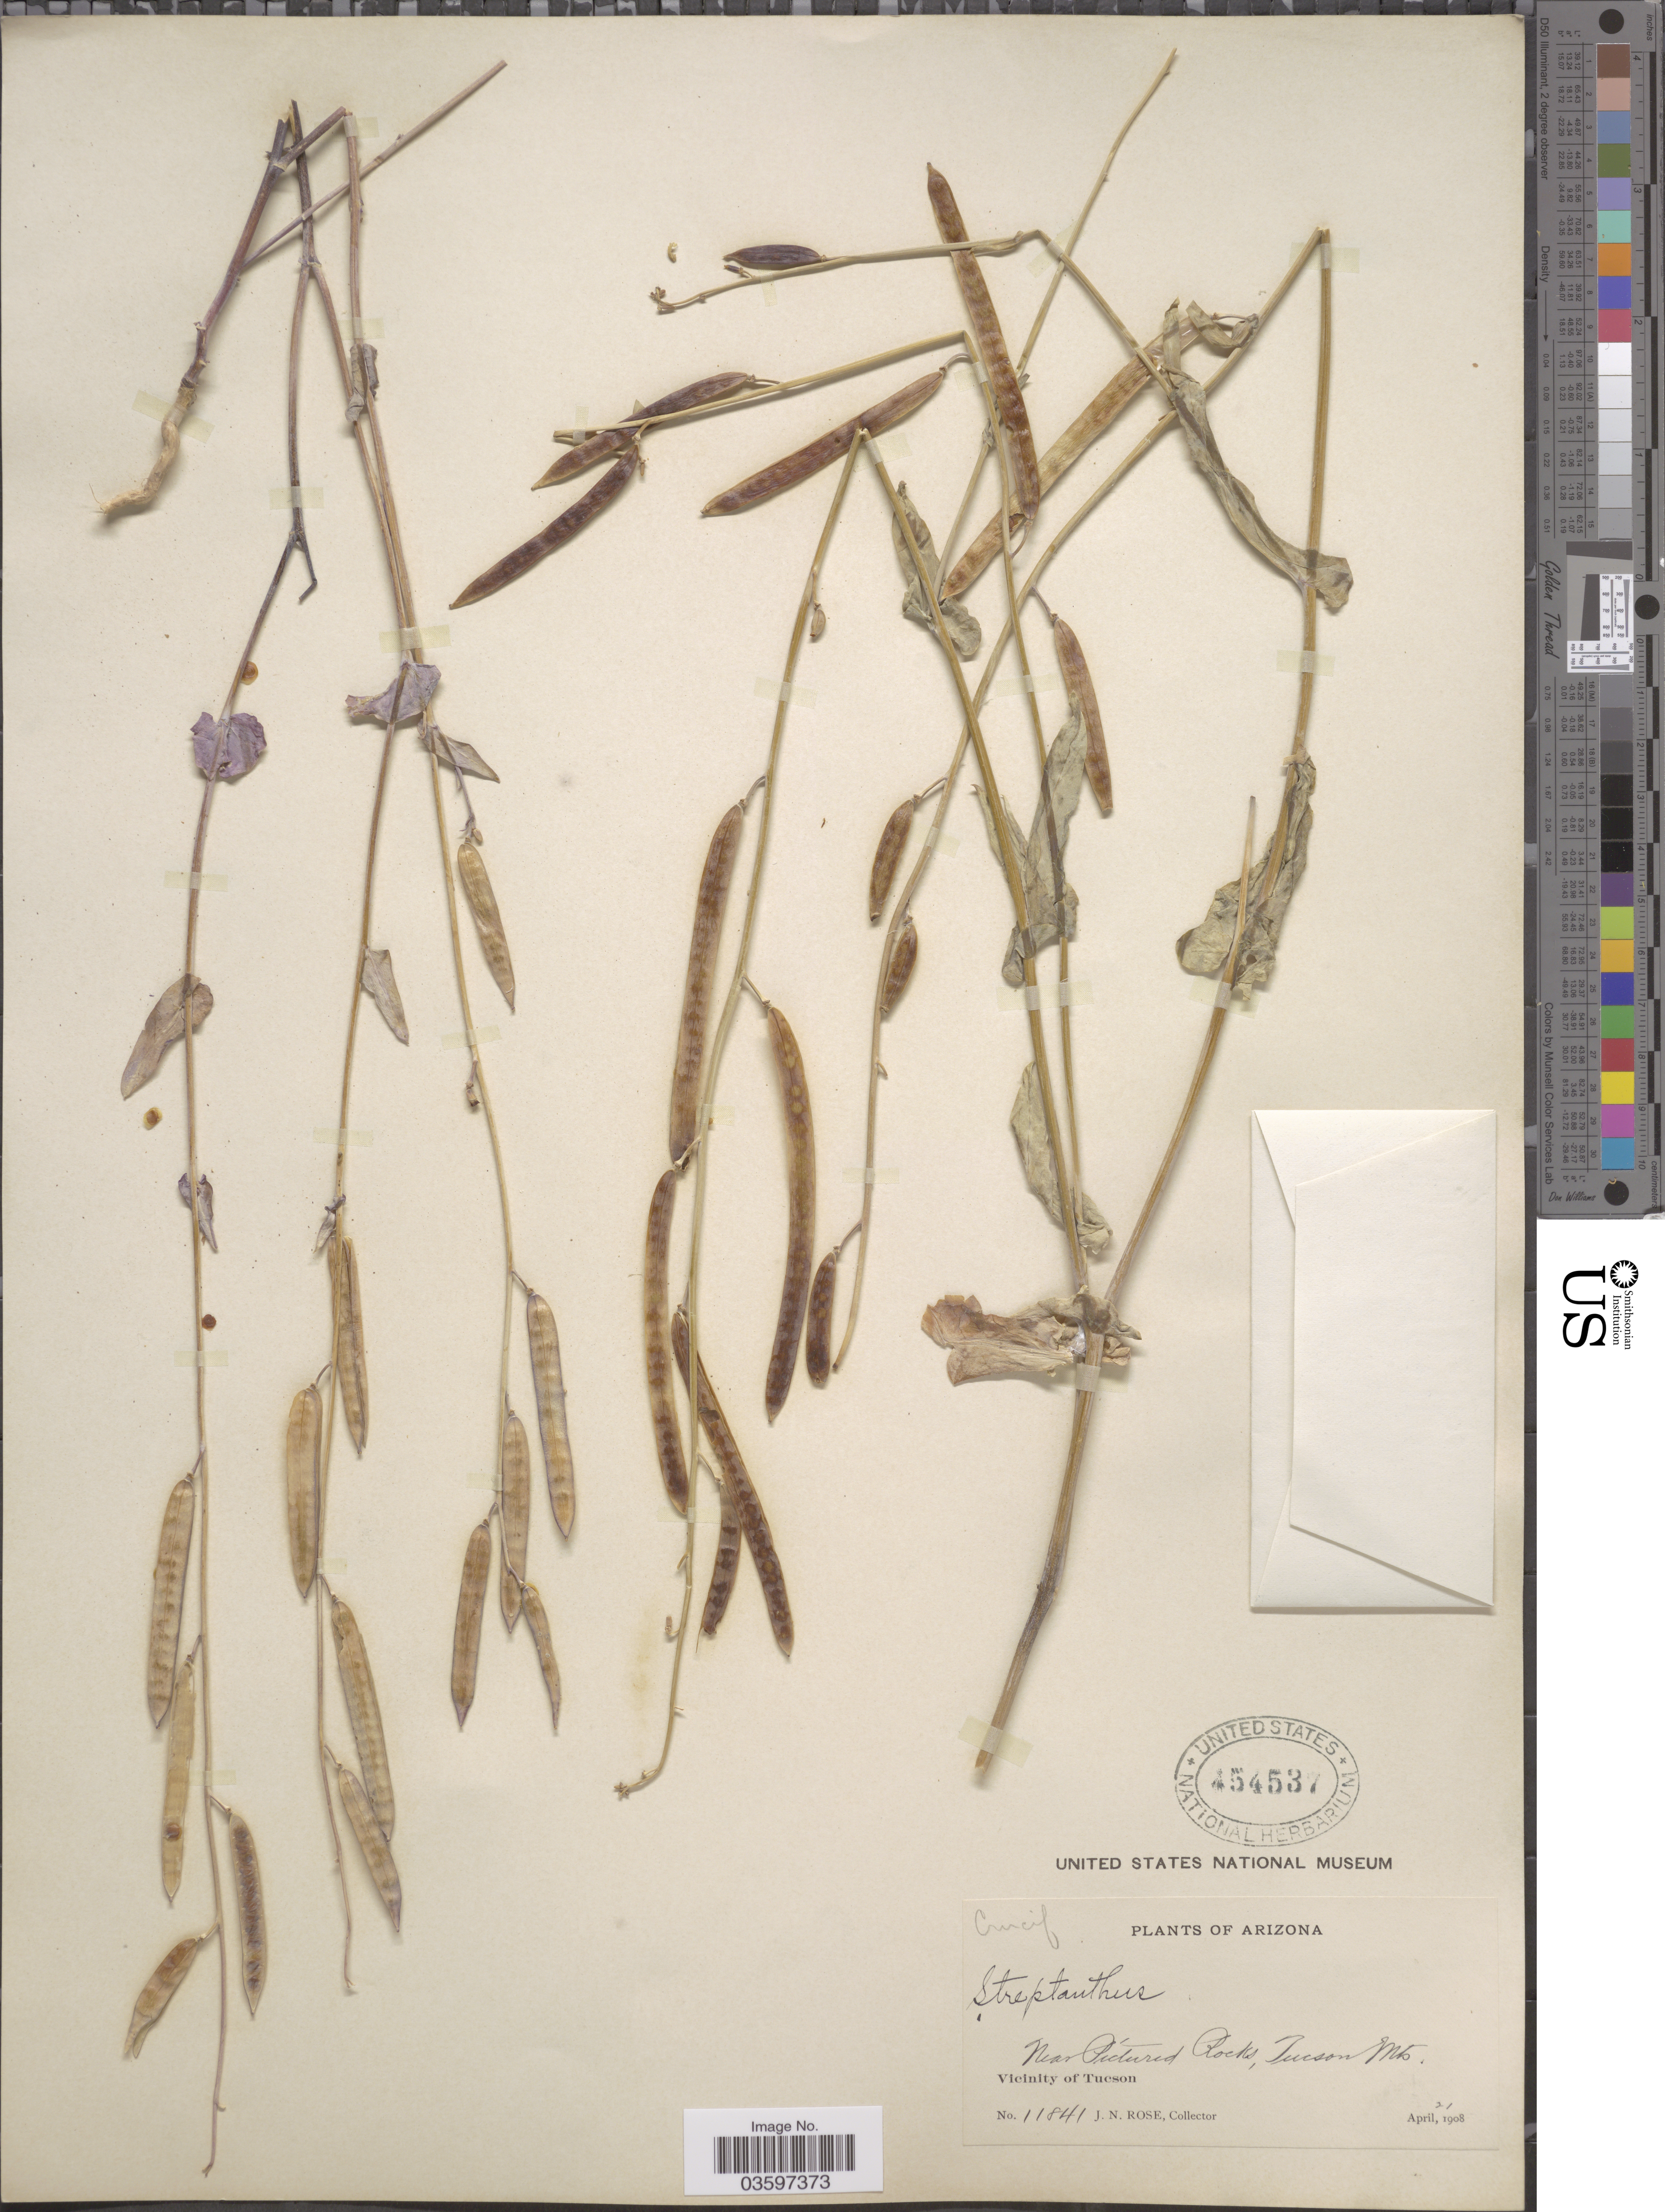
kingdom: Plantae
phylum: Tracheophyta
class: Magnoliopsida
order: Brassicales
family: Brassicaceae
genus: Streptanthus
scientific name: Streptanthus arizonicus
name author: S. Watson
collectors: J. N. Rose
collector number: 11841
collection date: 1908-04-21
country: United States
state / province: Arizona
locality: Near Pictured Rocks, Tucson Mts. Vicinity of Tucson.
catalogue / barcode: US 454537